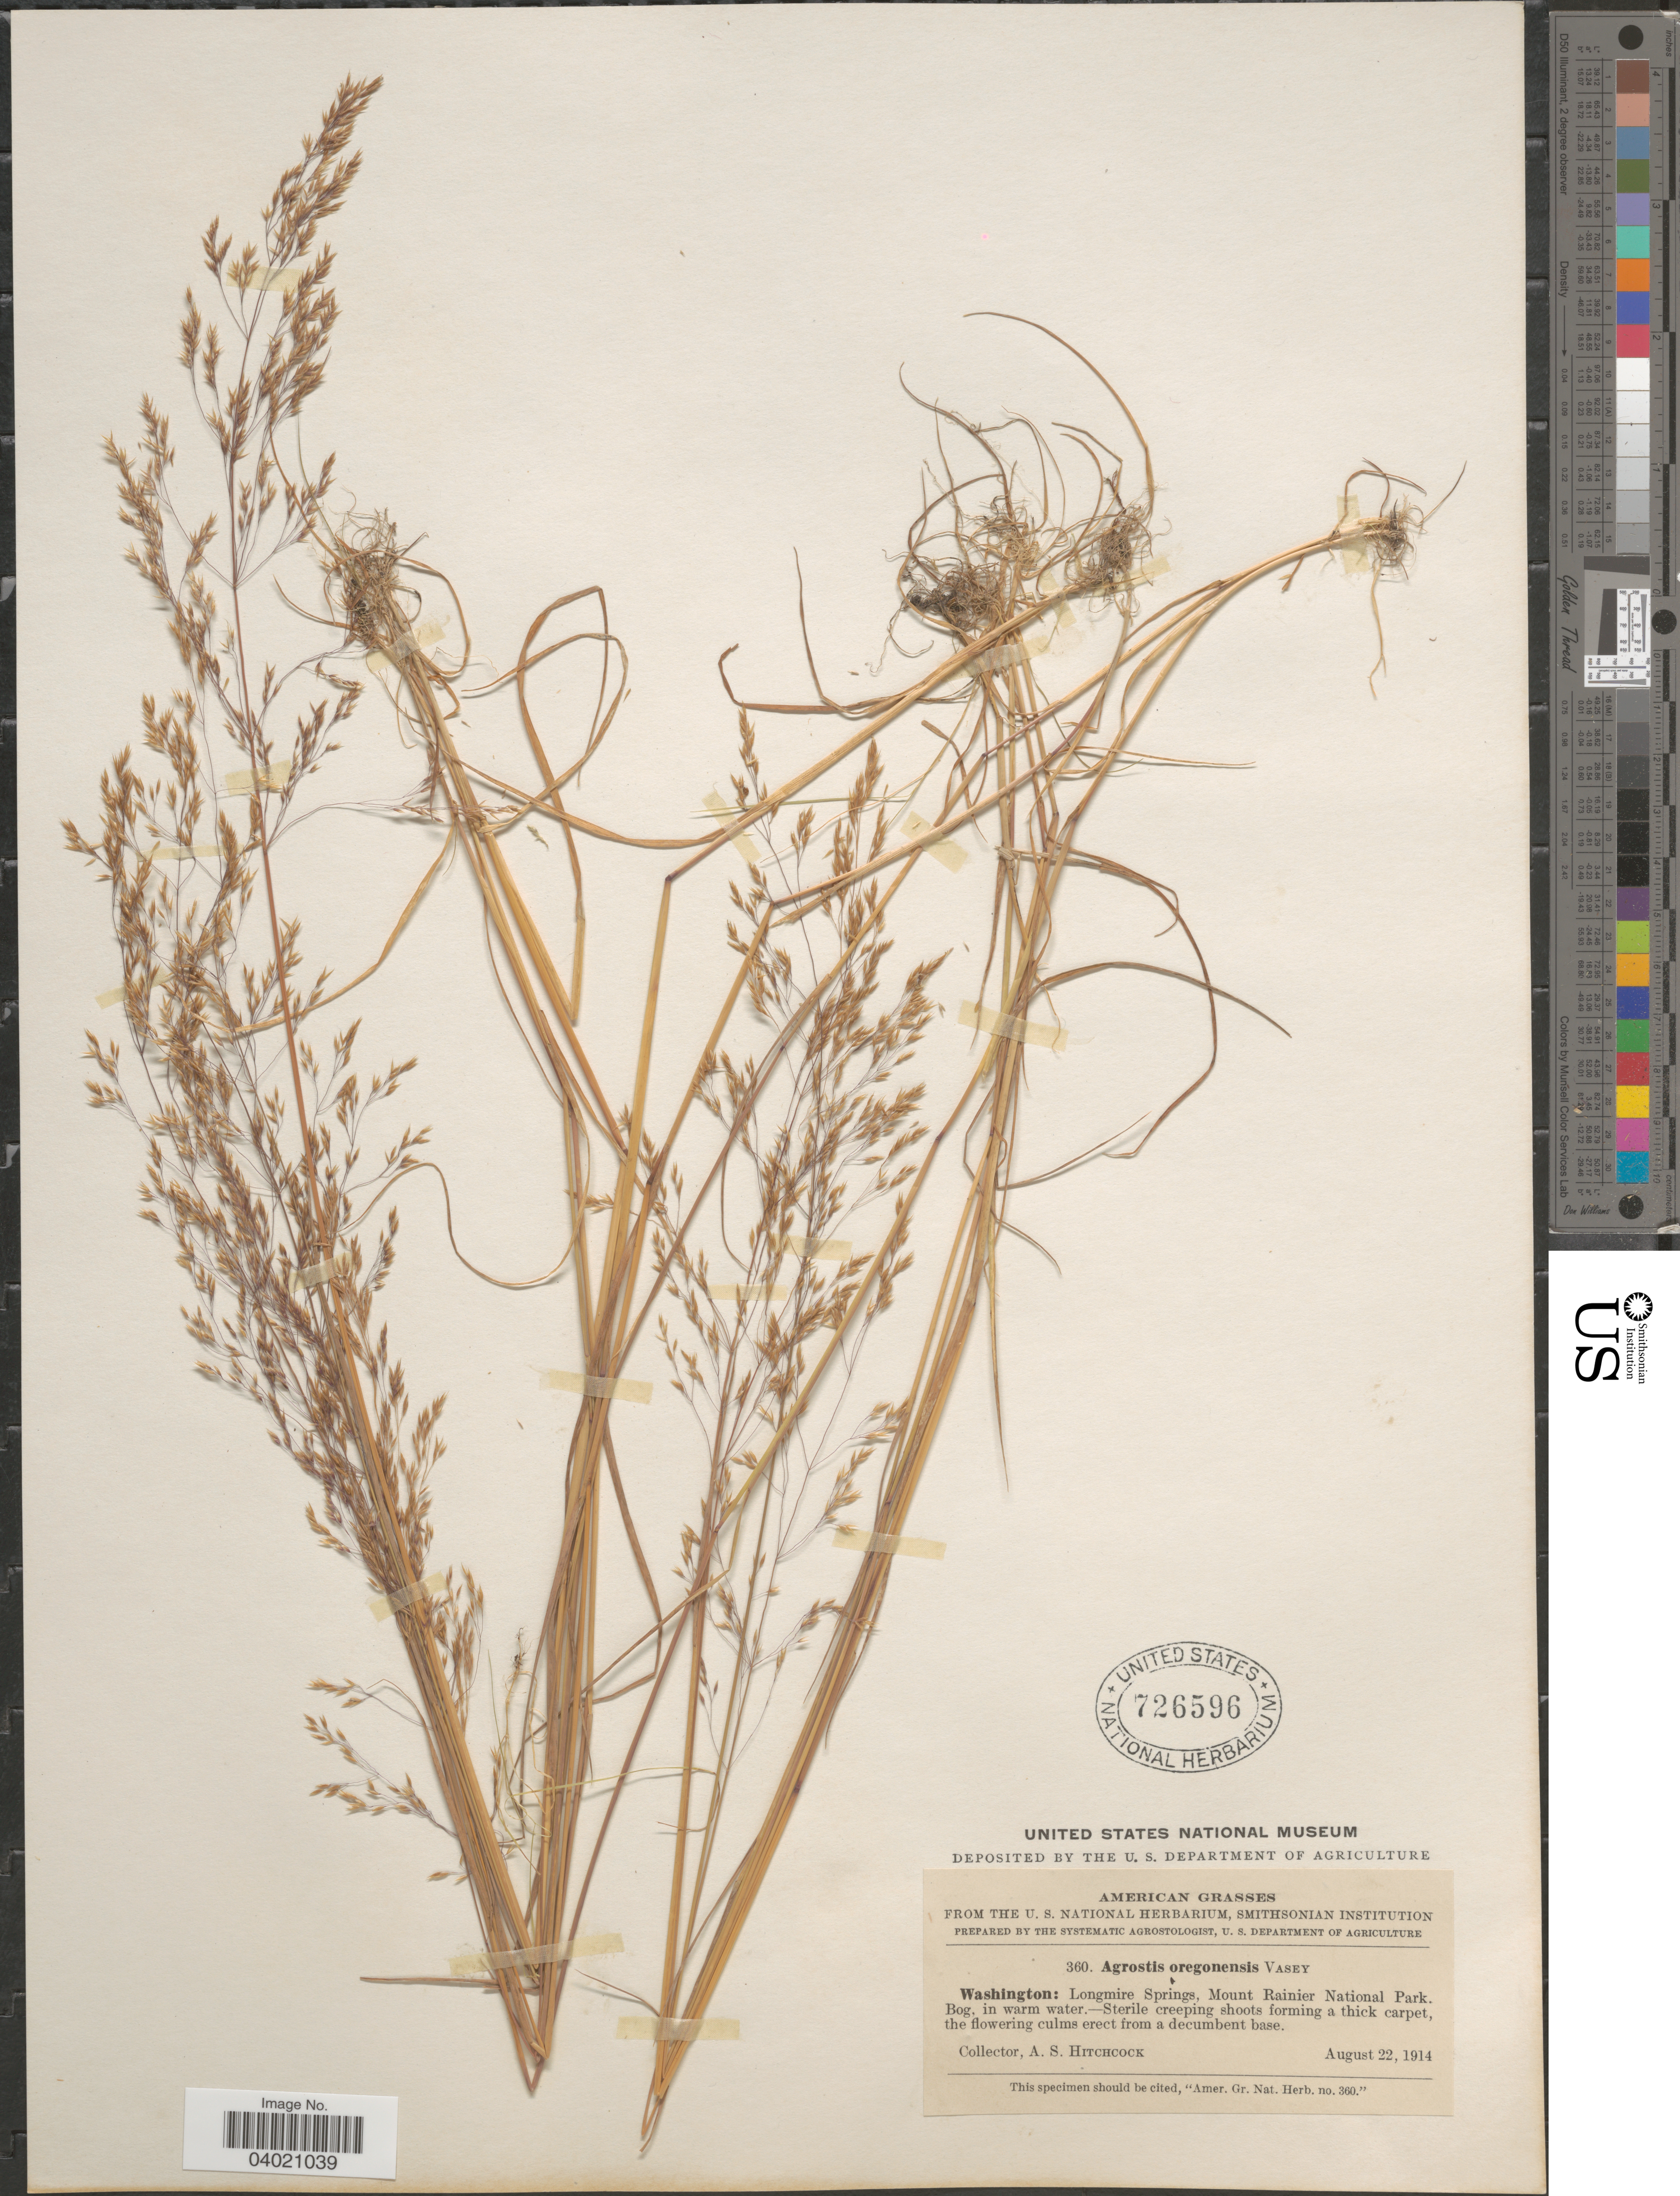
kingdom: Plantae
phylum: Tracheophyta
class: Liliopsida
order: Poales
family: Poaceae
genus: Agrostis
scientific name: Agrostis oregonensis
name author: Vasey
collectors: A. S. Hitchcock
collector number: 360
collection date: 1914-08-22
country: United States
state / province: Washington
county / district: Pierce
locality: Longmire Springs, Mount Rainier National Park.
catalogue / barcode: US 726596